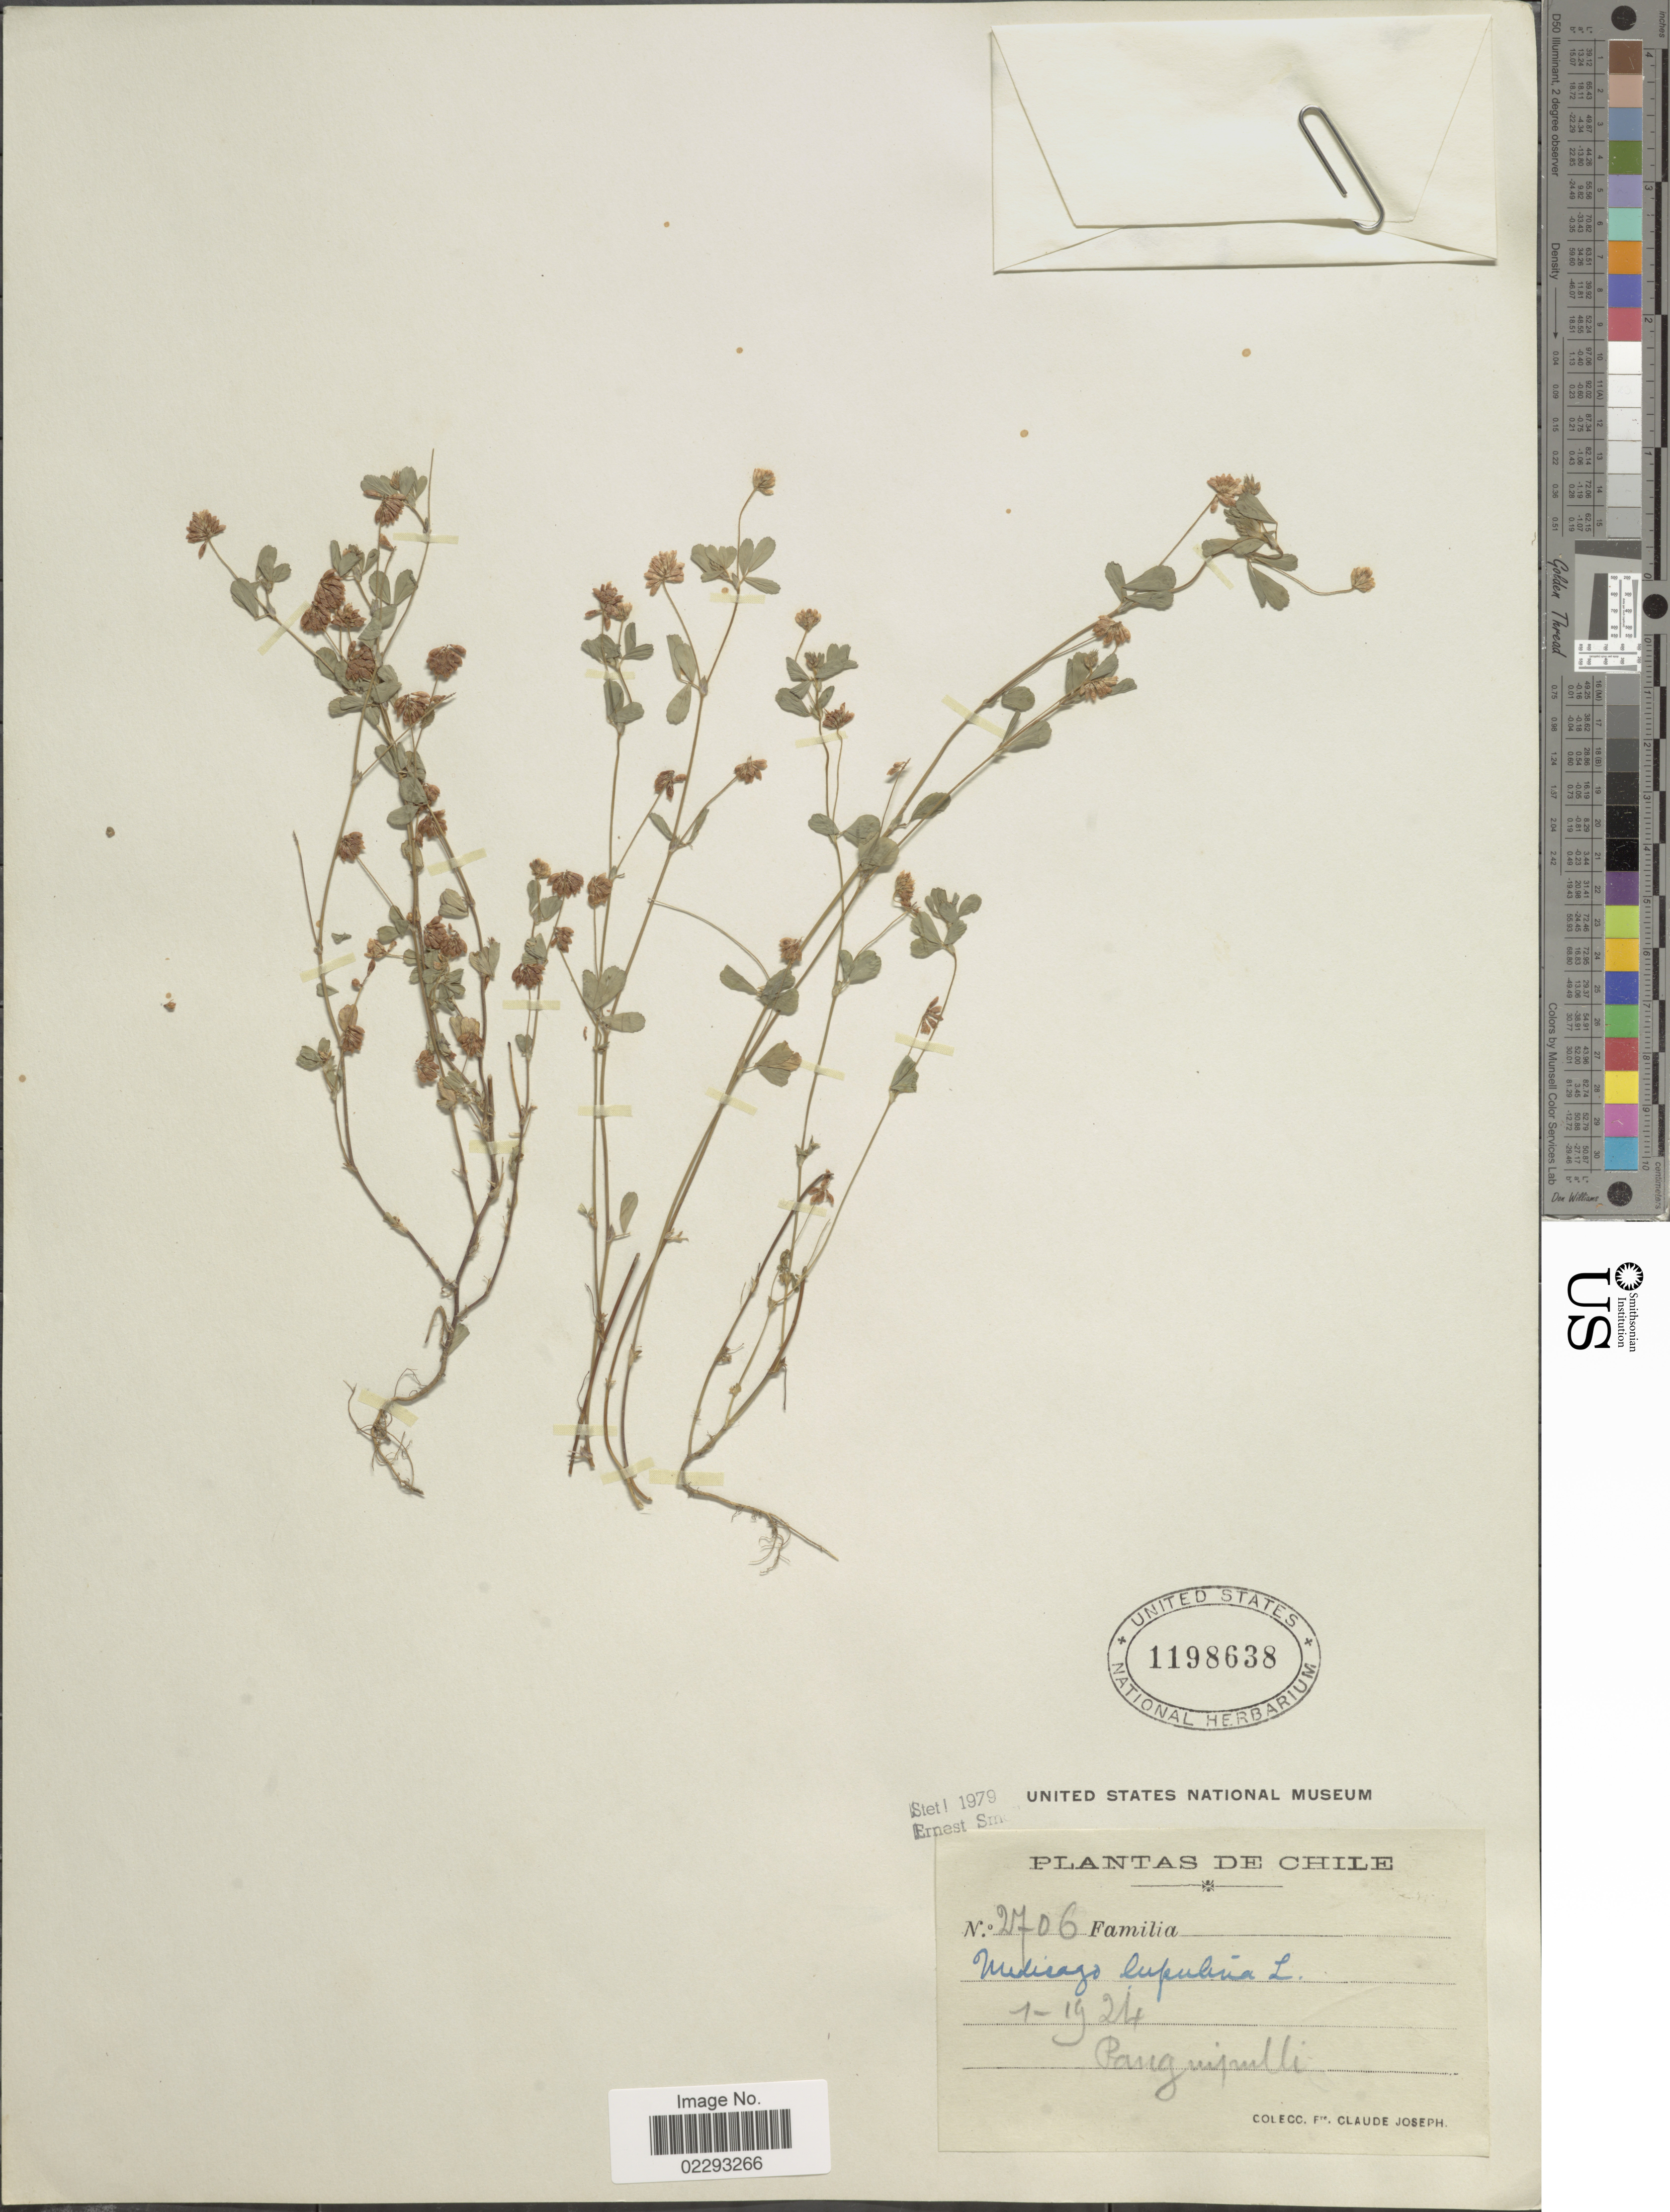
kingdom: Plantae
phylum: Tracheophyta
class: Magnoliopsida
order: Fabales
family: Fabaceae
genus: Medicago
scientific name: Medicago lupulina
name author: L.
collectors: Bro. Claude-Joseph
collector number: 2706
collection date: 1924-01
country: Chile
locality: Panguipulli.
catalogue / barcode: US 1198638